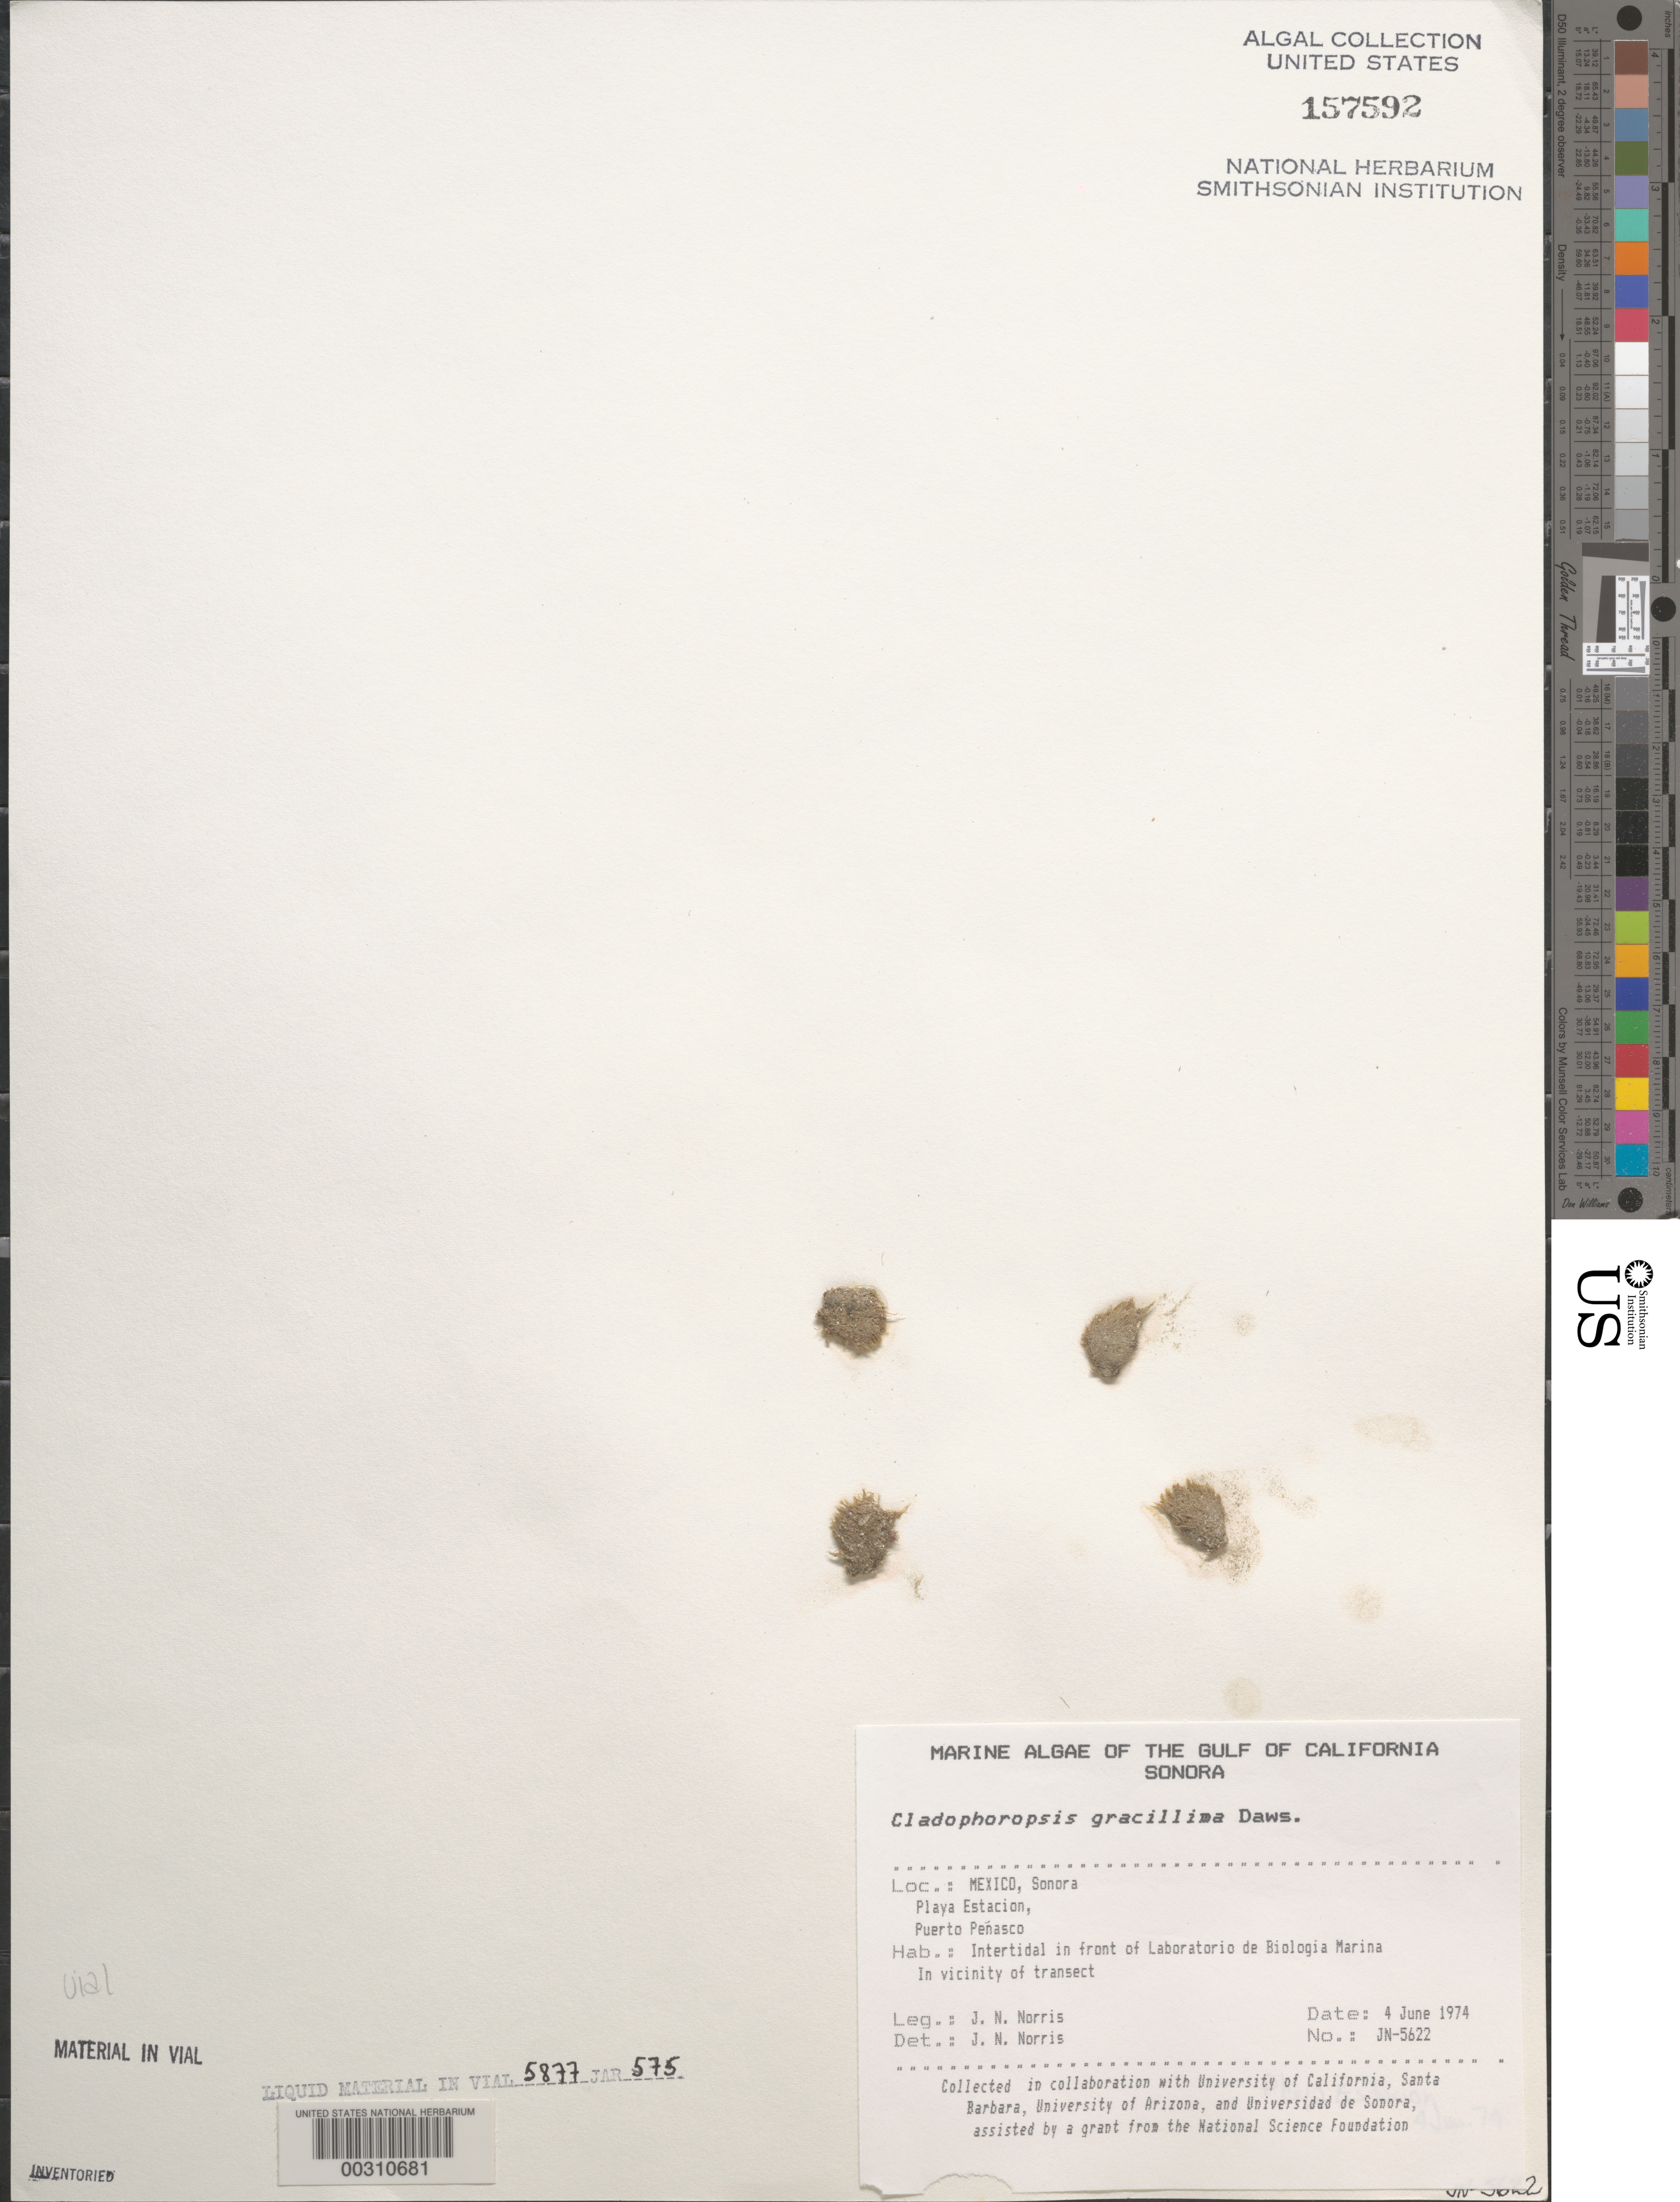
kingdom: Plantae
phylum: Chlorophyta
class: Ulvophyceae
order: Siphonocladales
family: Boodleaceae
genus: Cladophoropsis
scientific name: Cladophoropsis gracillima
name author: E.Y. Dawson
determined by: Norris, James N.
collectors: J. N. Norris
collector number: JN-5622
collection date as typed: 04 Jun 1974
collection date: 1974-06-04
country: Mexico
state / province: Sonora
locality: Playa Estacion, Puerto Penasco, marine laboratory shore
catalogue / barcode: US 157592